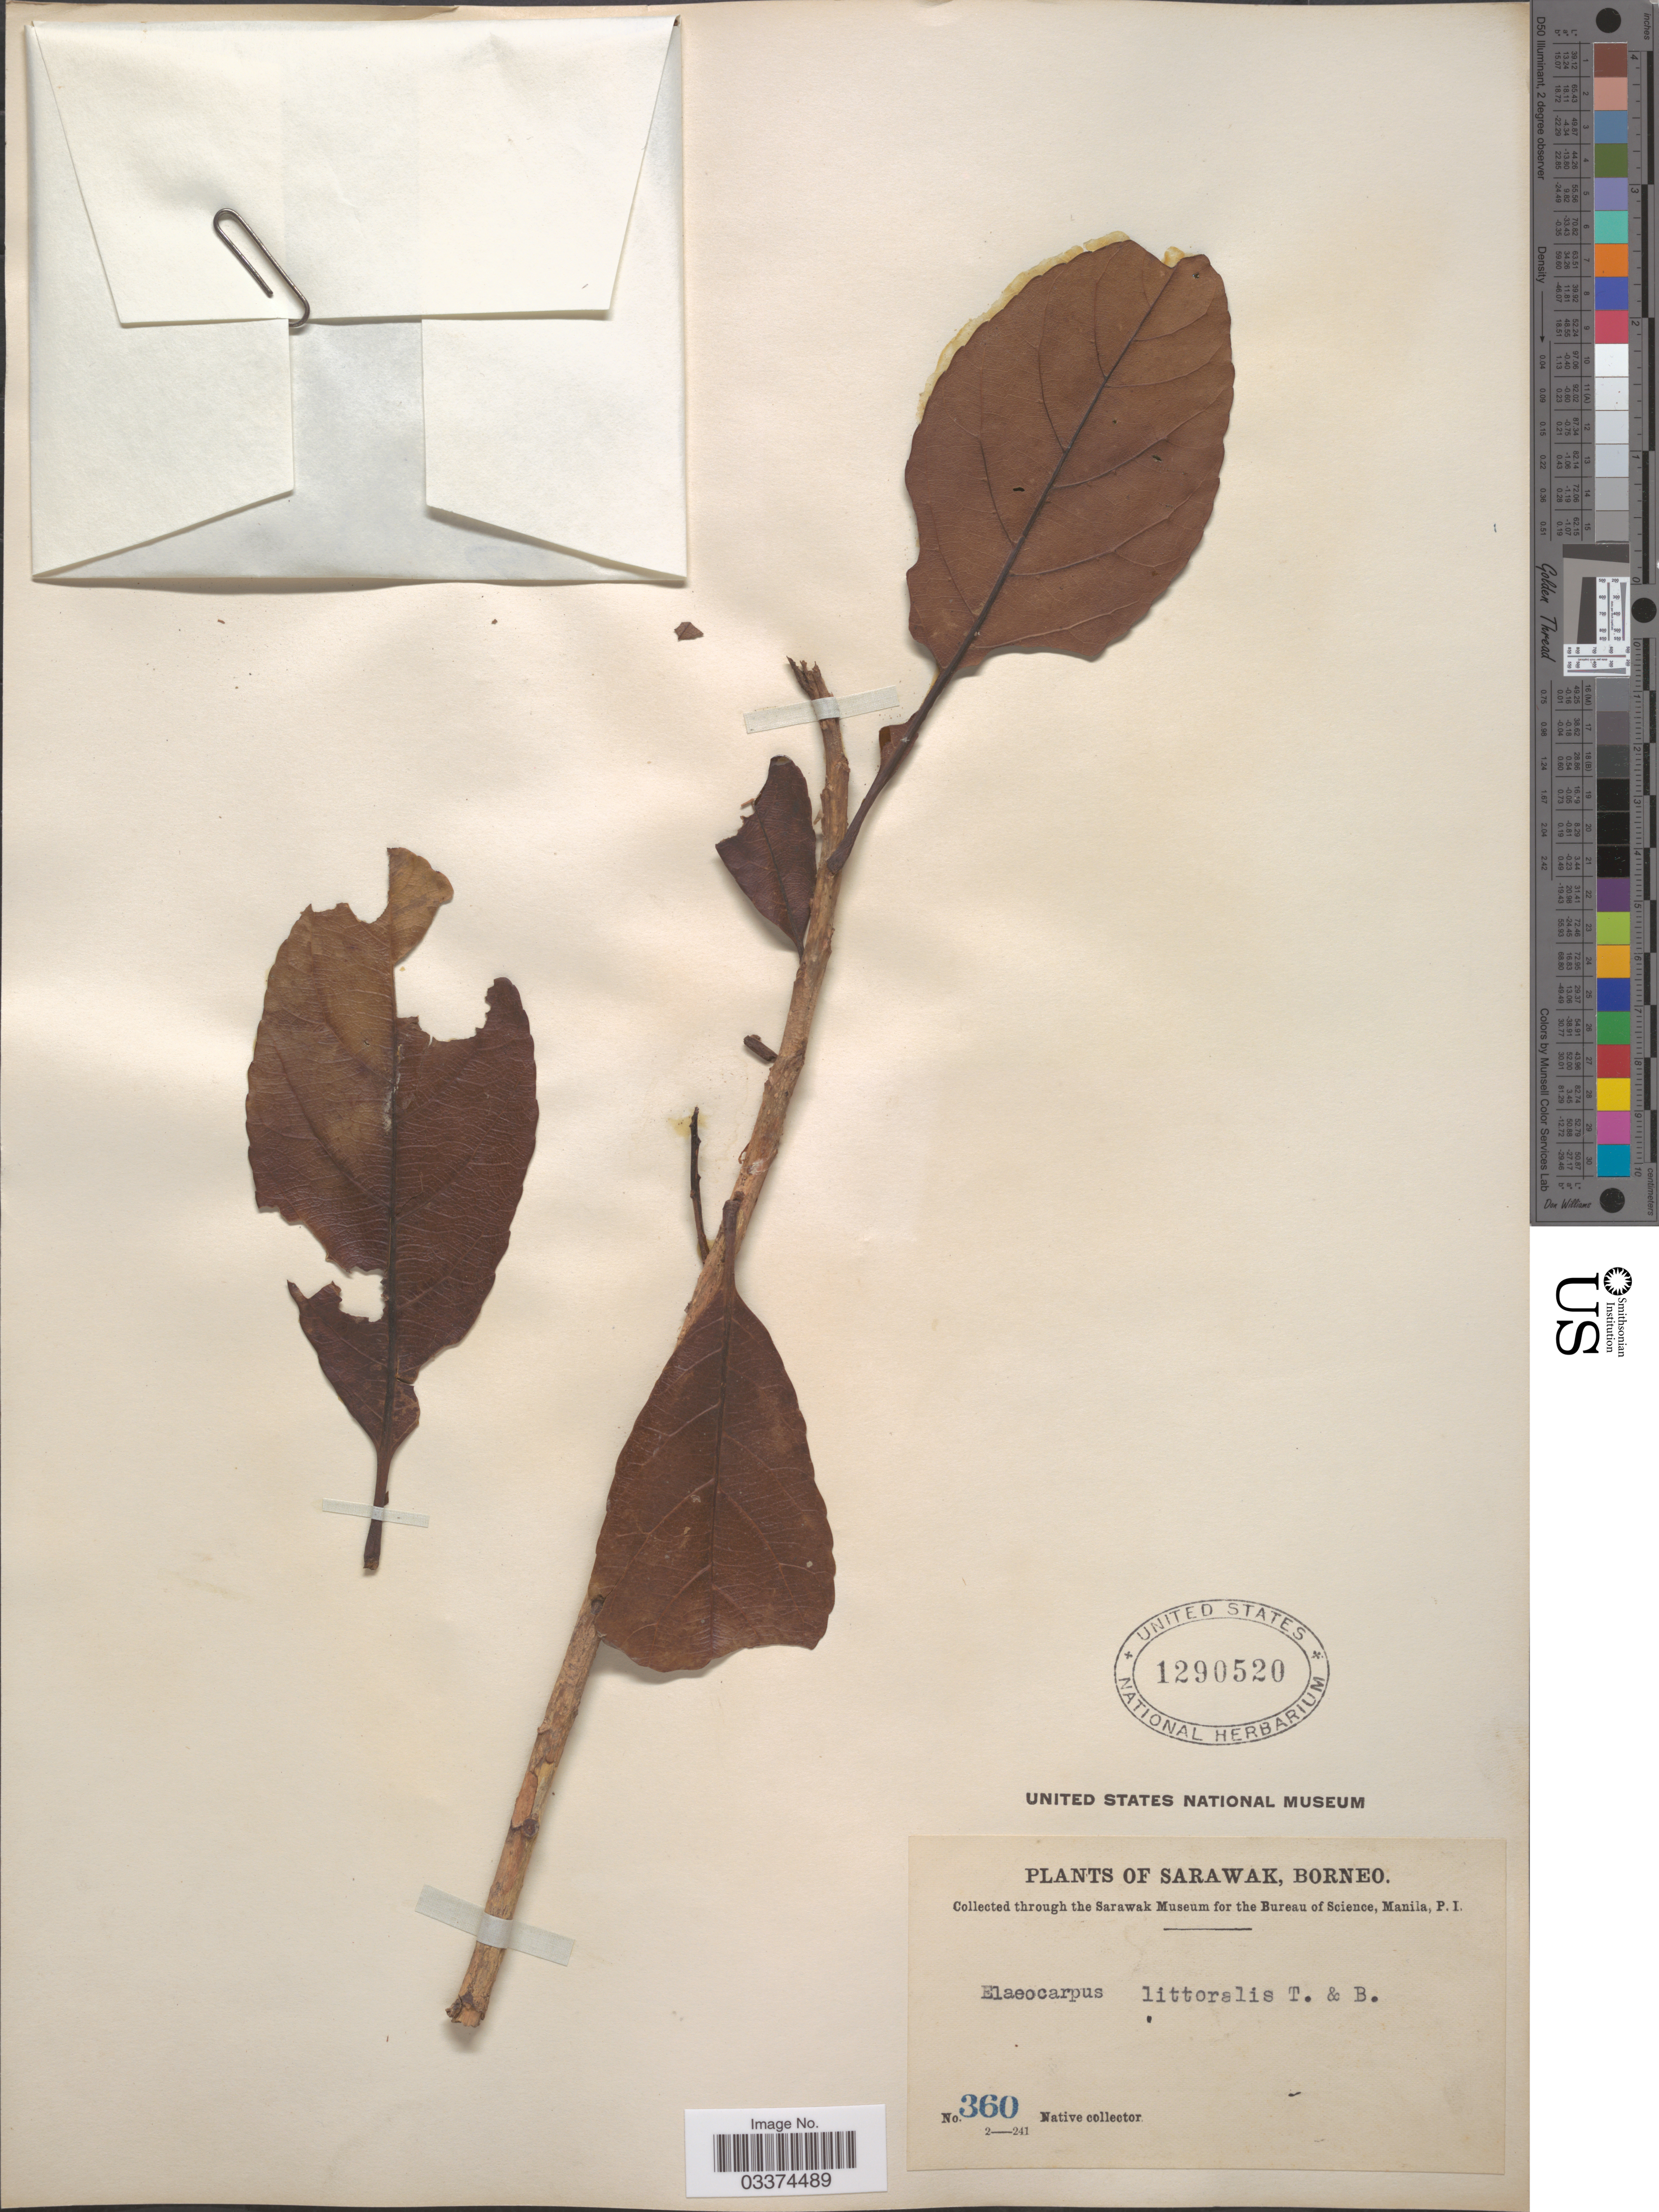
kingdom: Plantae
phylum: Tracheophyta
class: Magnoliopsida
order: Oxalidales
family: Elaeocarpaceae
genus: Elaeocarpus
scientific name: Elaeocarpus littoralis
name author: Teijsm. & Binn.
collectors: Native collector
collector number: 360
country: Malaysia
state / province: Sarawak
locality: Borneo.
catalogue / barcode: US 1290520